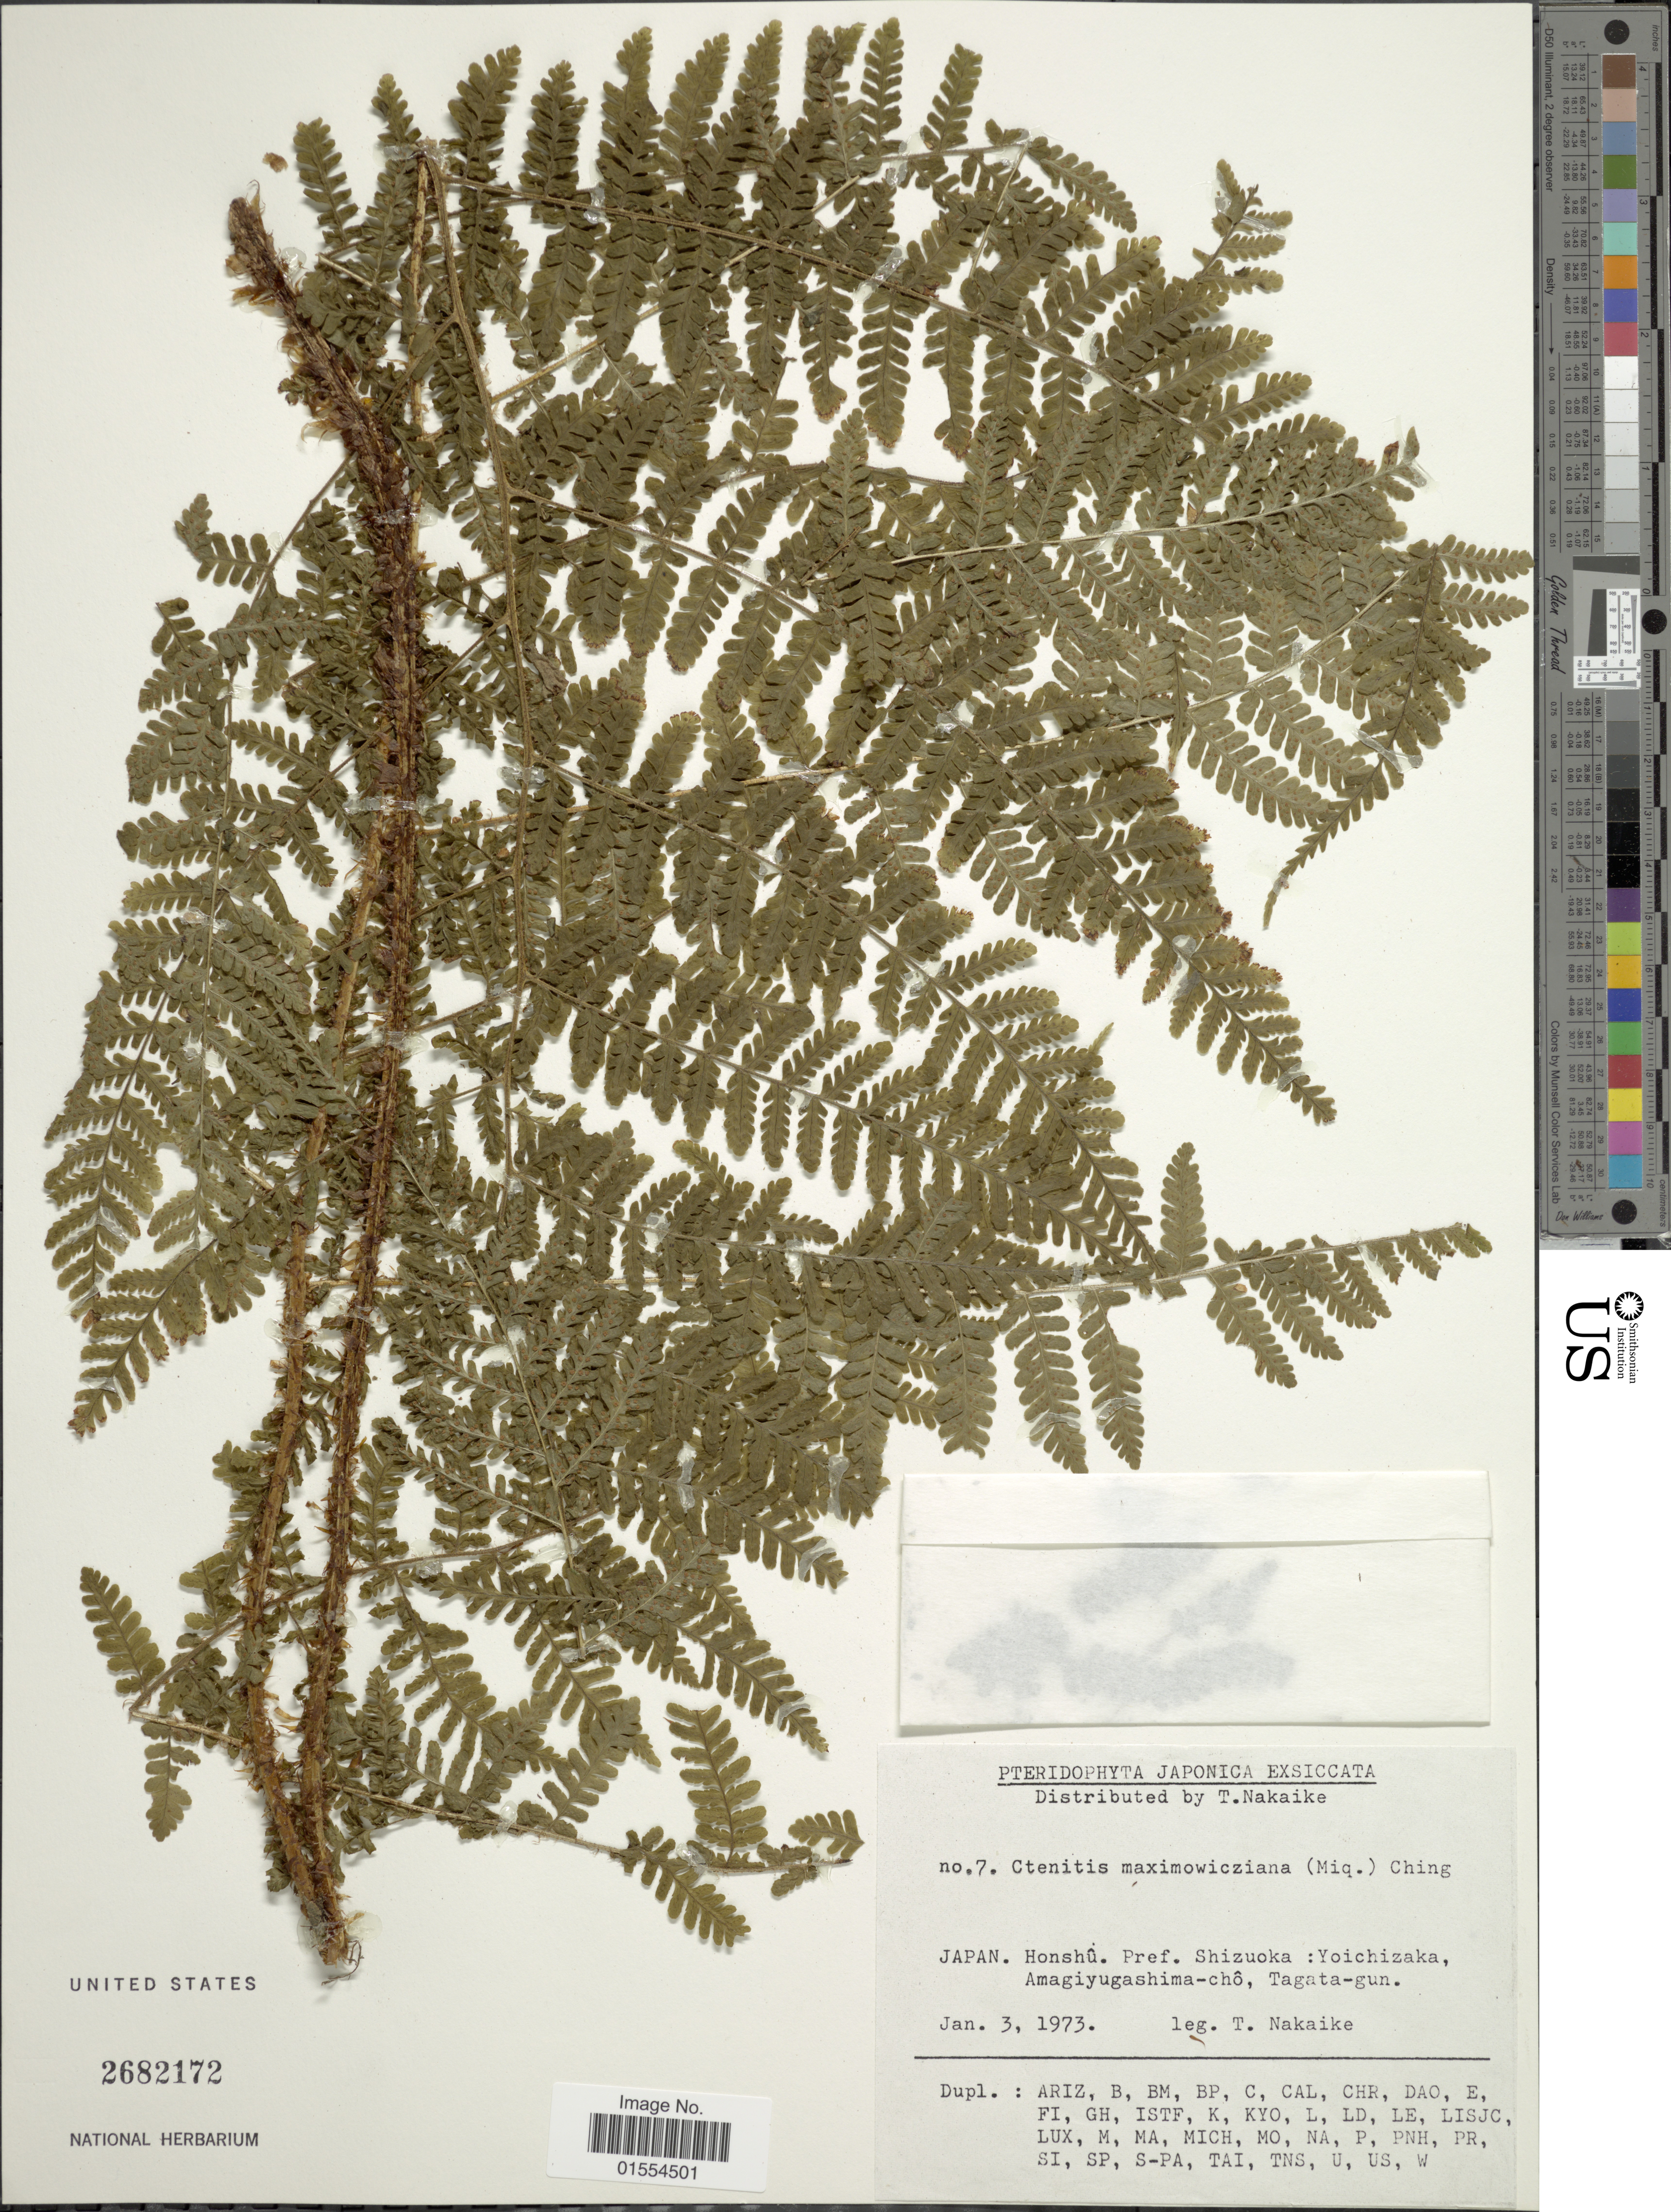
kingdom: Plantae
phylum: Tracheophyta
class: Polypodiopsida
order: Polypodiales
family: Dryopteridaceae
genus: Dryopteris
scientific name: Dryopteris maximowicziana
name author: (Miq.) C. Chr.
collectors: T. Nakaike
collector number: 7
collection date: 1973-01-03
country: Japan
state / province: Sizuoka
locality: Japan, Honshu. Pref. Shizuoka: Yoichizaka, Amagiyugashima, Tagata-gun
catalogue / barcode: US 2682172